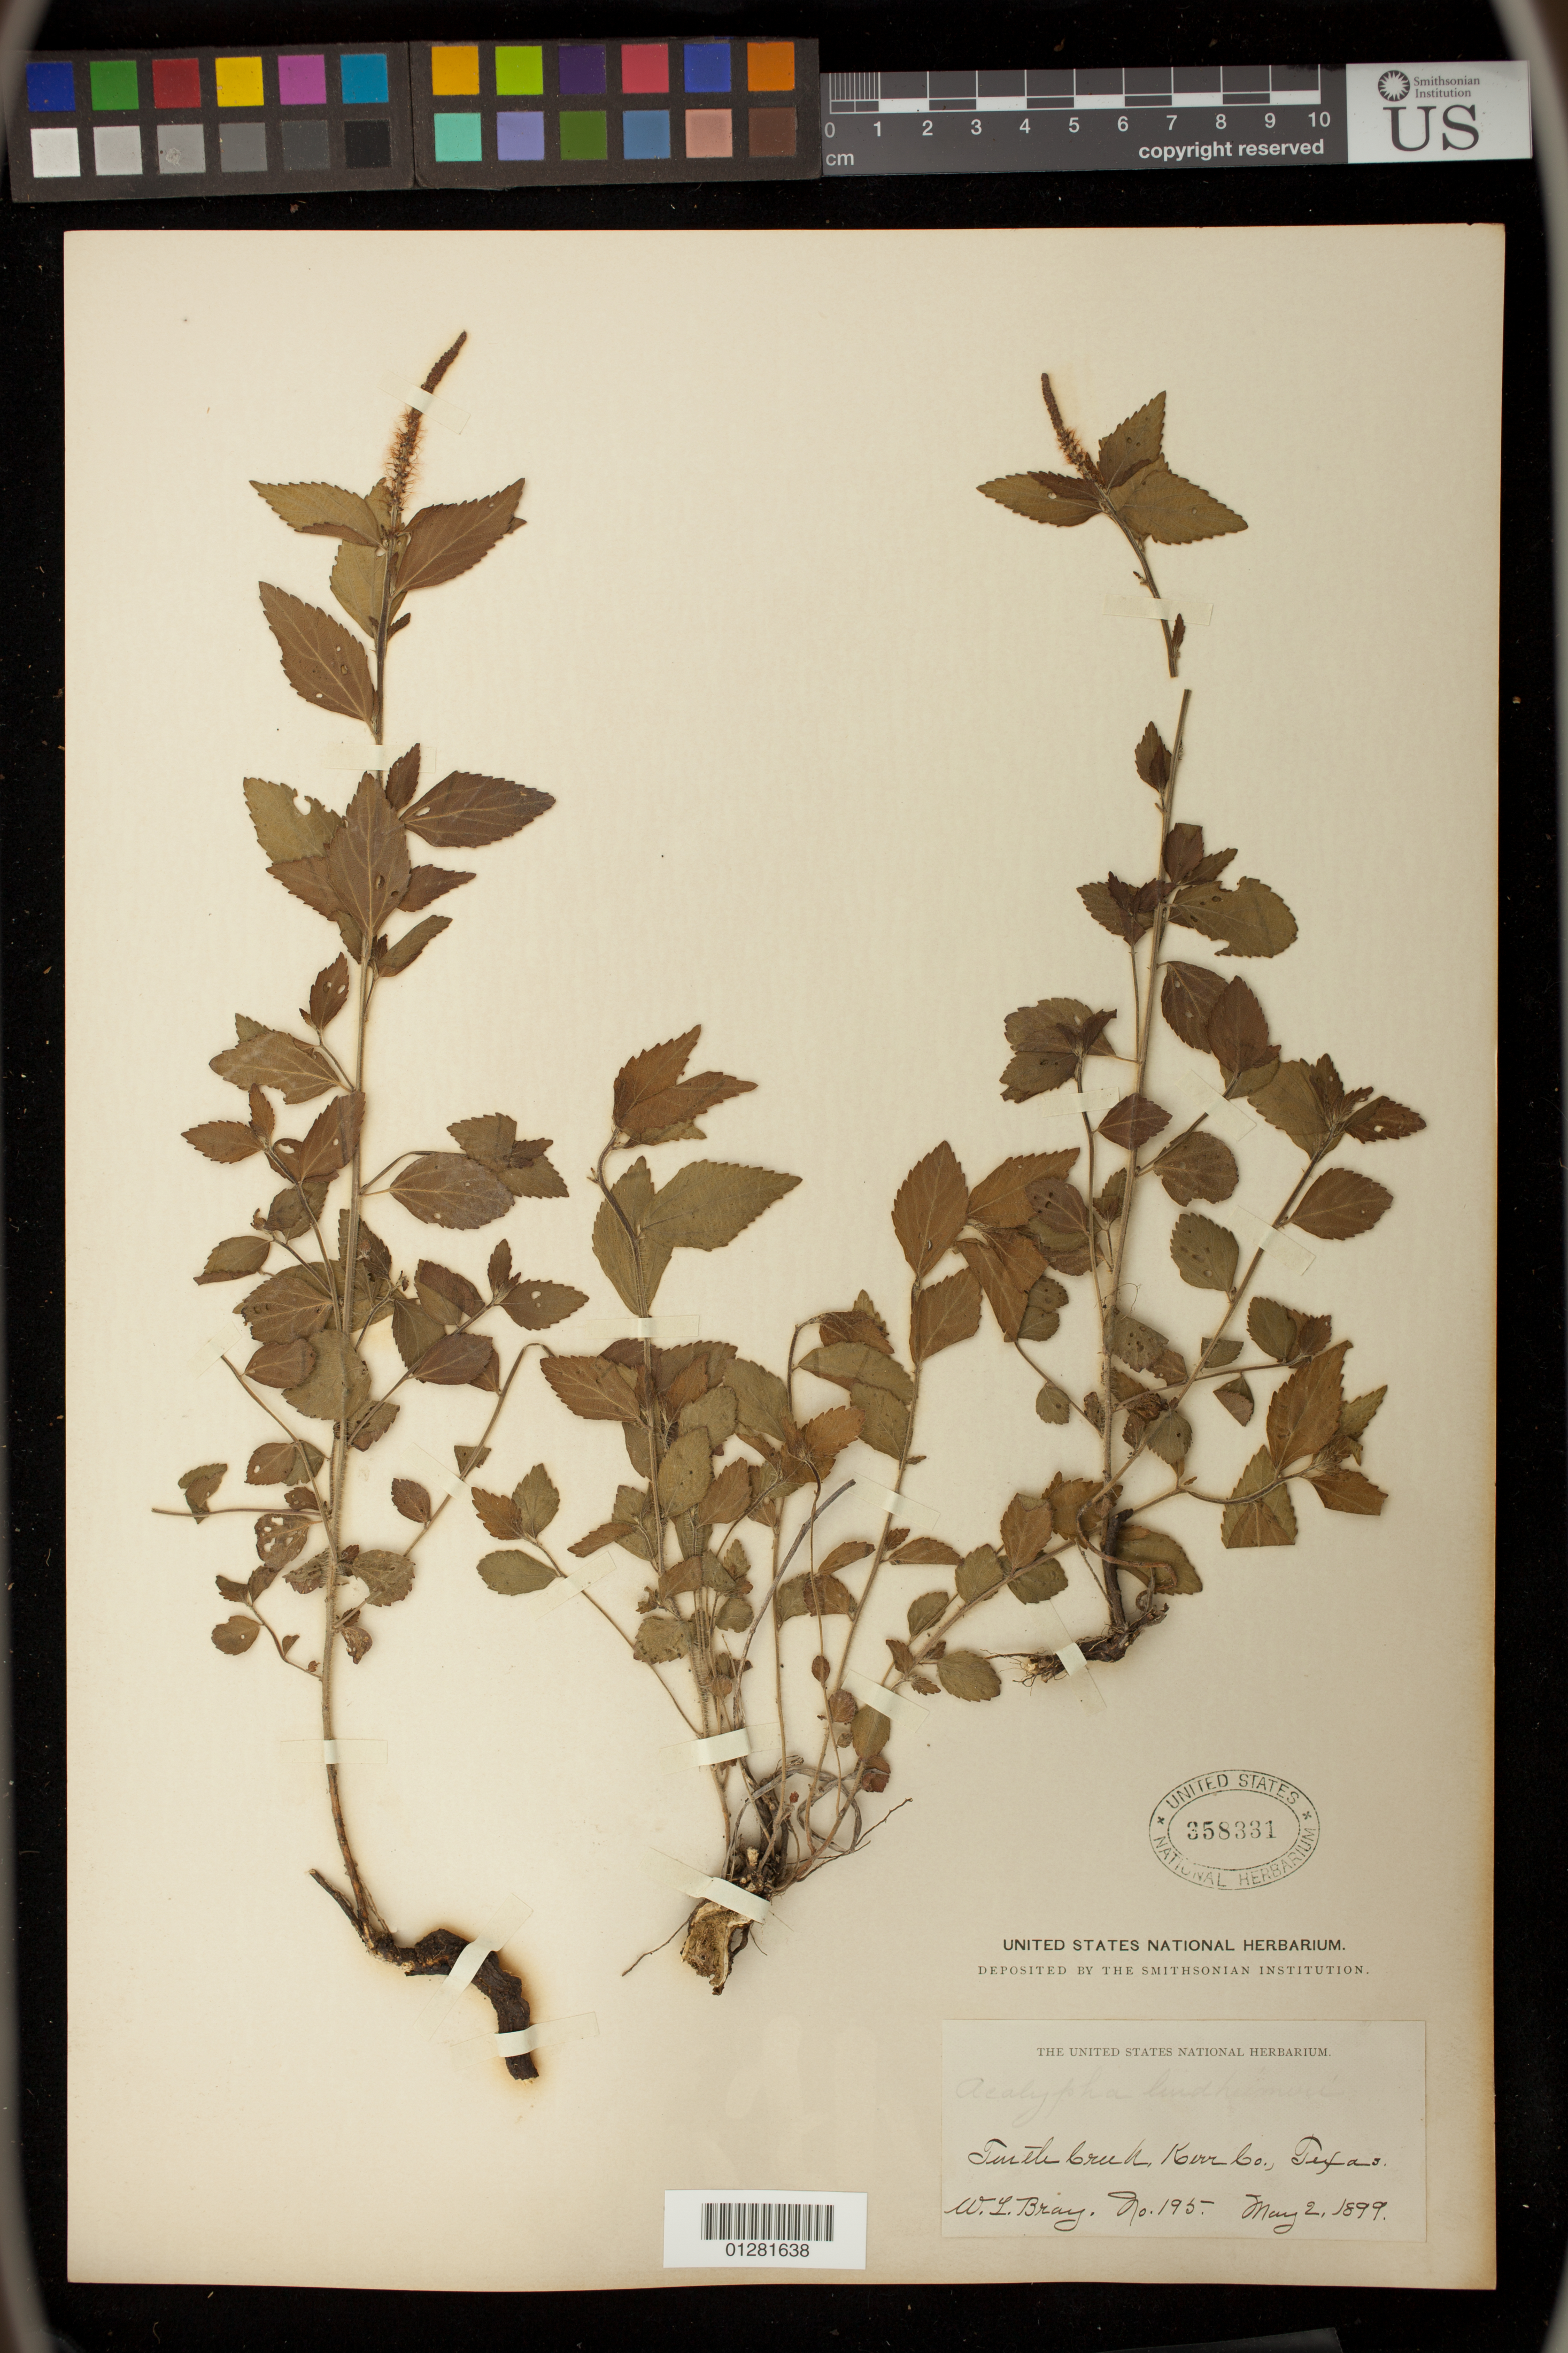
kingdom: Plantae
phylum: Tracheophyta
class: Magnoliopsida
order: Malpighiales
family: Euphorbiaceae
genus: Acalypha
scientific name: Acalypha lindheimeri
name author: Müll. Arg.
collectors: W. L. Bray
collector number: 195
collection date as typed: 02 May 1899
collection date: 1899-05-02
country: United States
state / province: Texas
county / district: Kerr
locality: Turtle creek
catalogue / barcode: US 358331